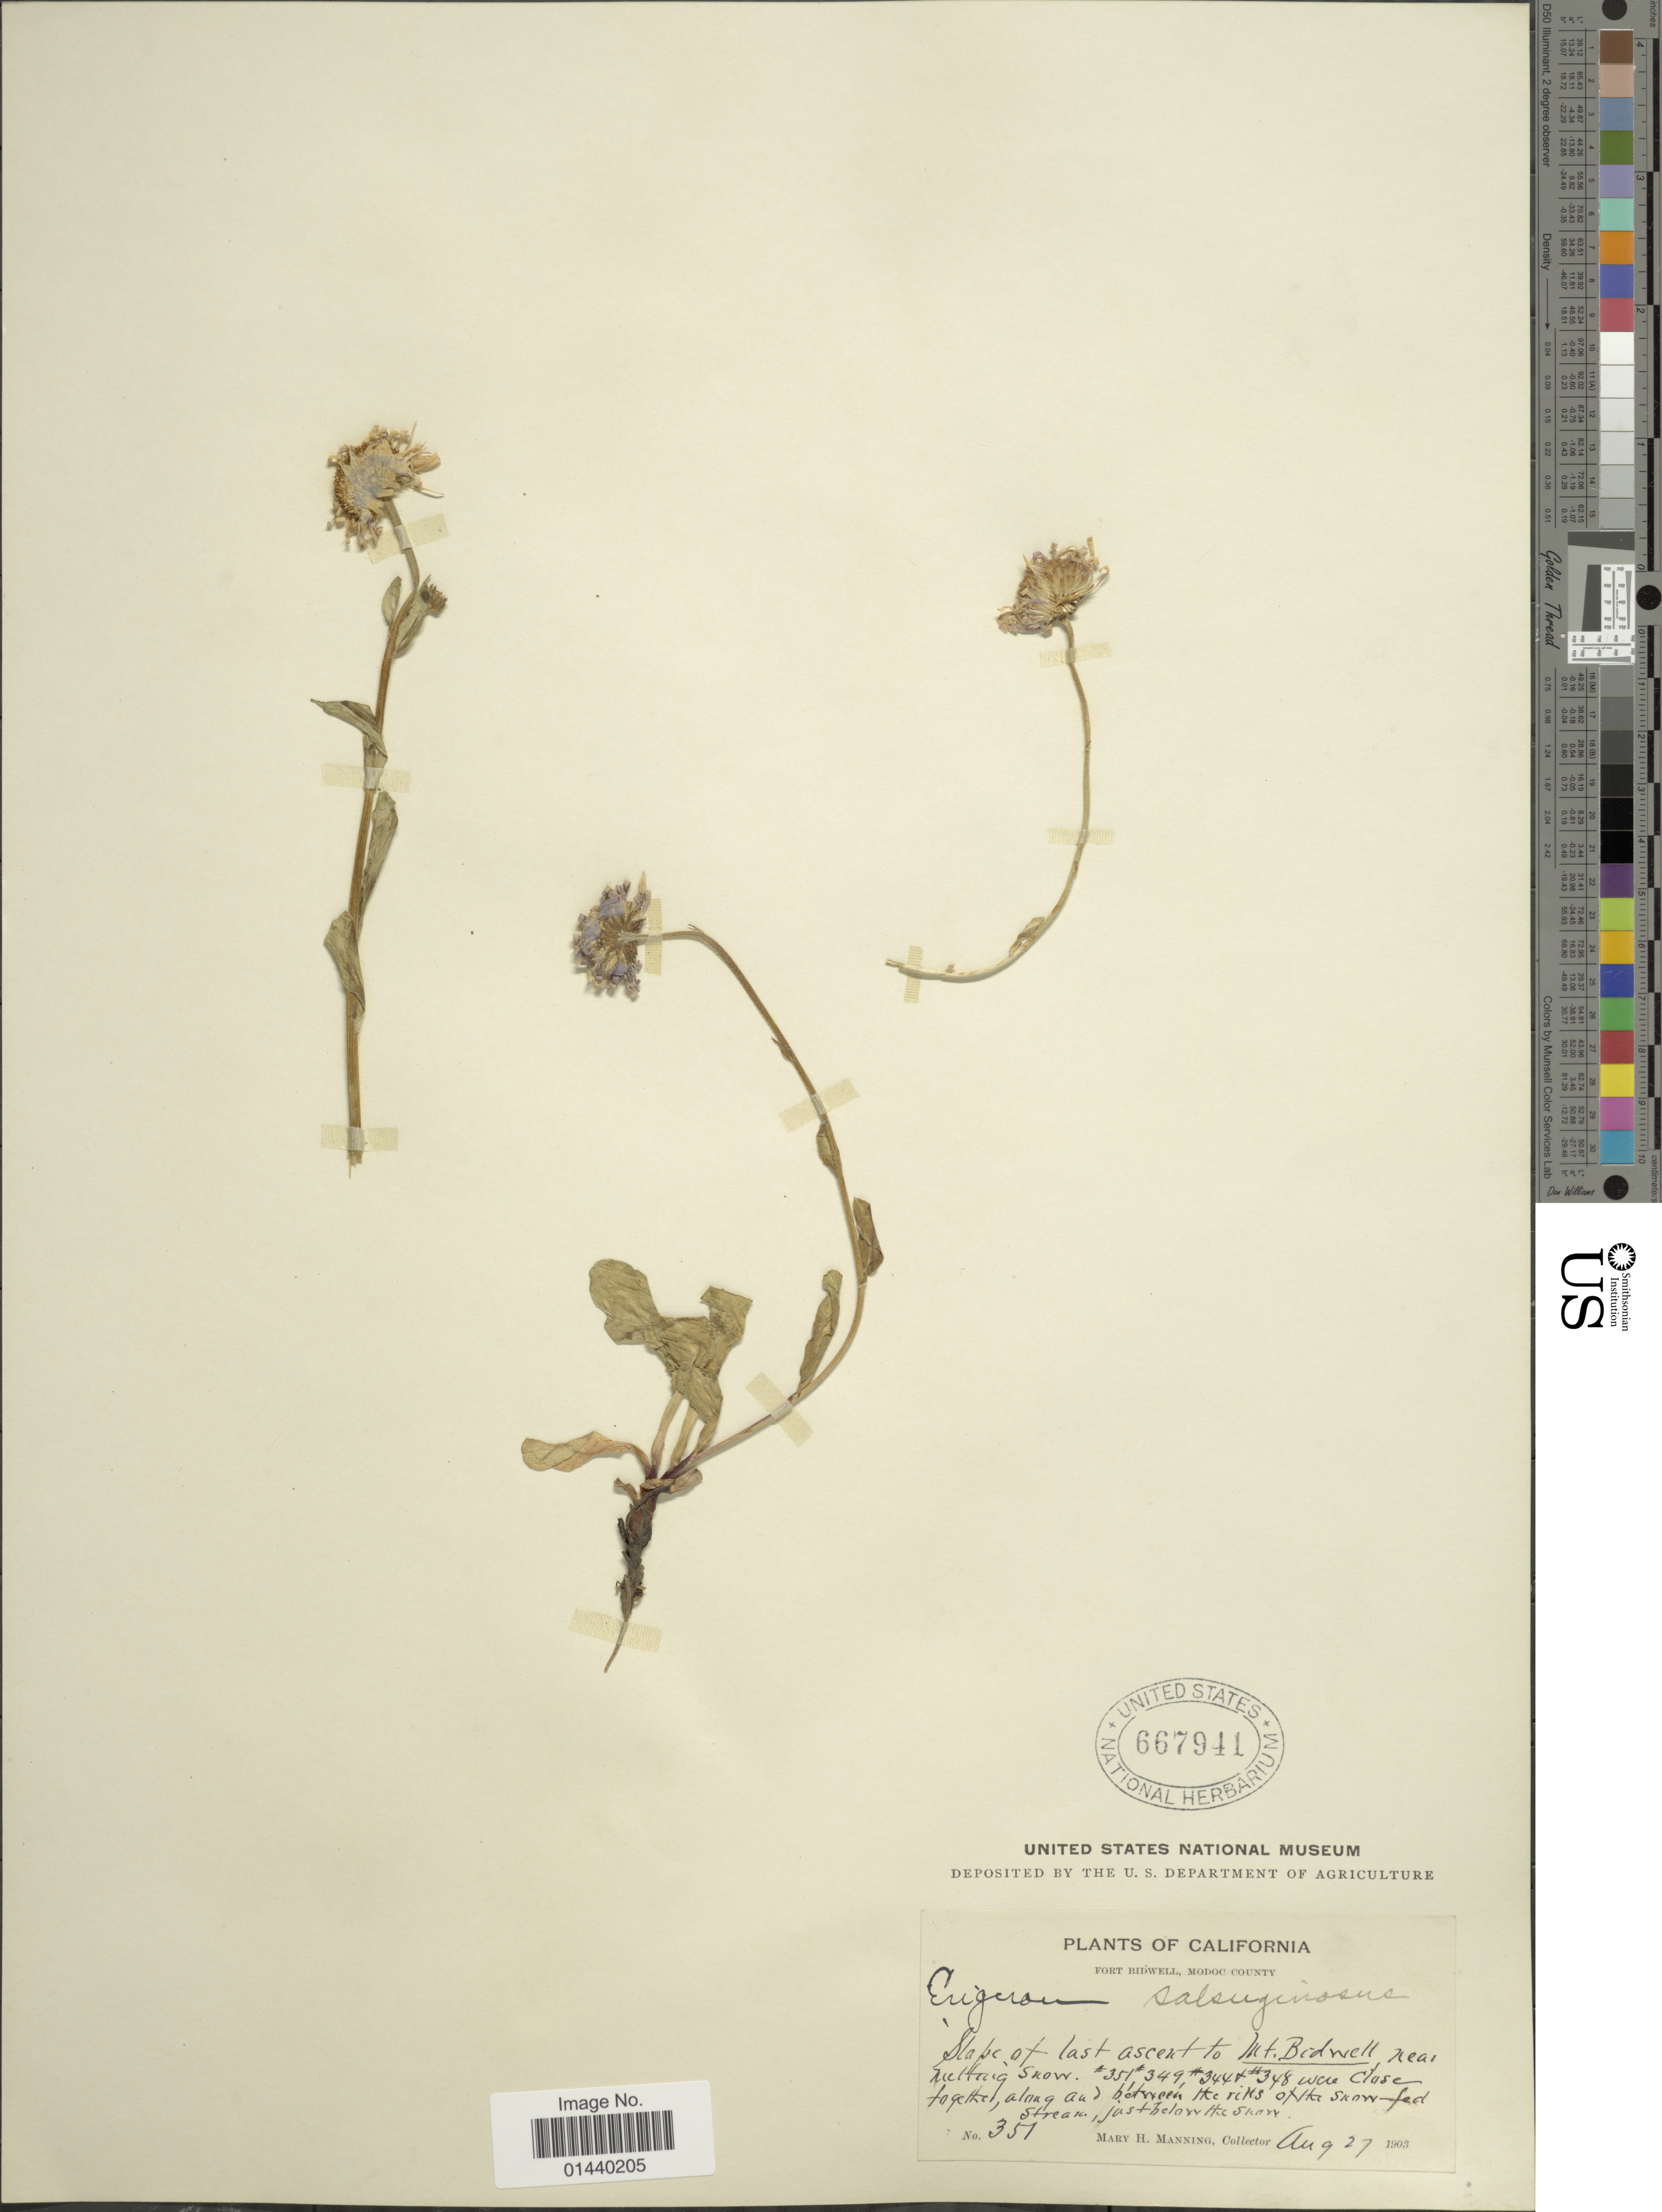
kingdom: Plantae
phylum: Tracheophyta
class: Magnoliopsida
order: Asterales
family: Asteraceae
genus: Erigeron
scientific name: Erigeron salsuginosus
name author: (Richardson ex R. Br.) A. Gray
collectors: M. Manning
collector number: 351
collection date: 1903-08-27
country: United States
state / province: California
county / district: Modoc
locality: Fort Bidwell, Modoc County. Slope of last ascent to Mt. Bidwell near melting snow.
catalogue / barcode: US 667941